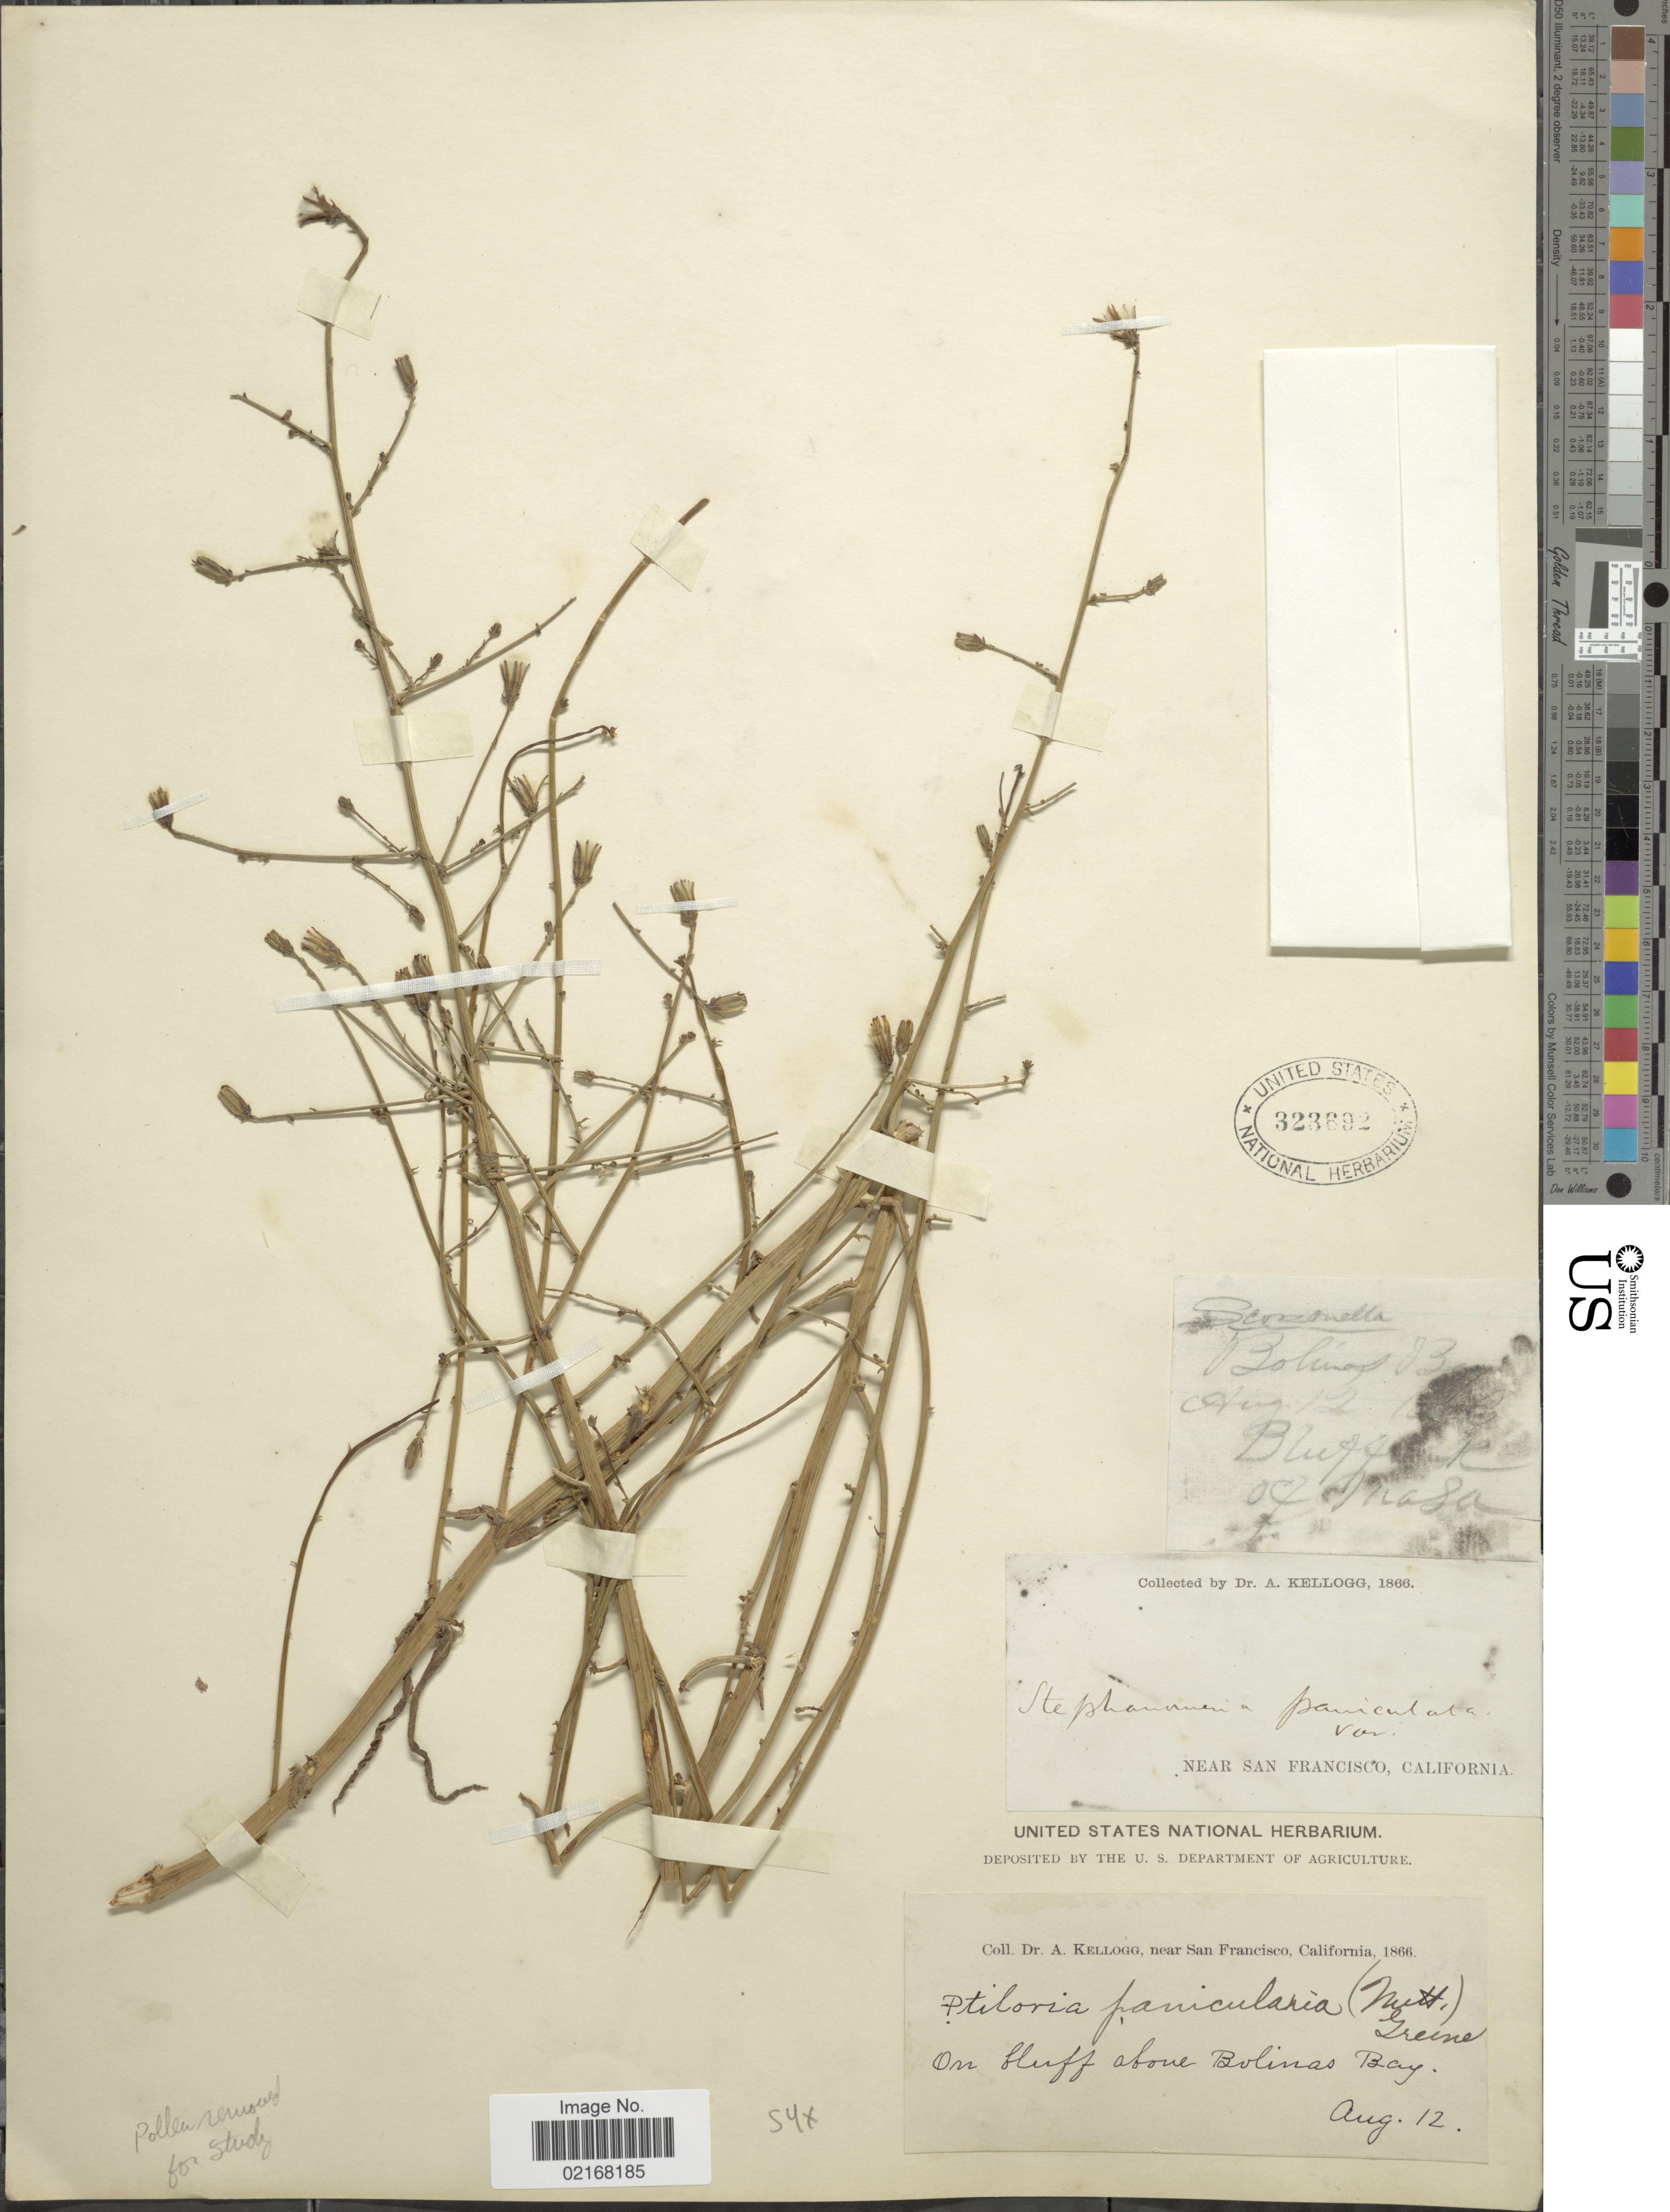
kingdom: Plantae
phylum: Tracheophyta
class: Magnoliopsida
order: Asterales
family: Asteraceae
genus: Stephanomeria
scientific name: Stephanomeria paniculata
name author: Nutt.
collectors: A. Kellogg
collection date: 1866-08-12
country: United States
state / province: California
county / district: San Francisco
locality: Near San Francisco, California. On bluff above Bolinas Bay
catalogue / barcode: US 323692